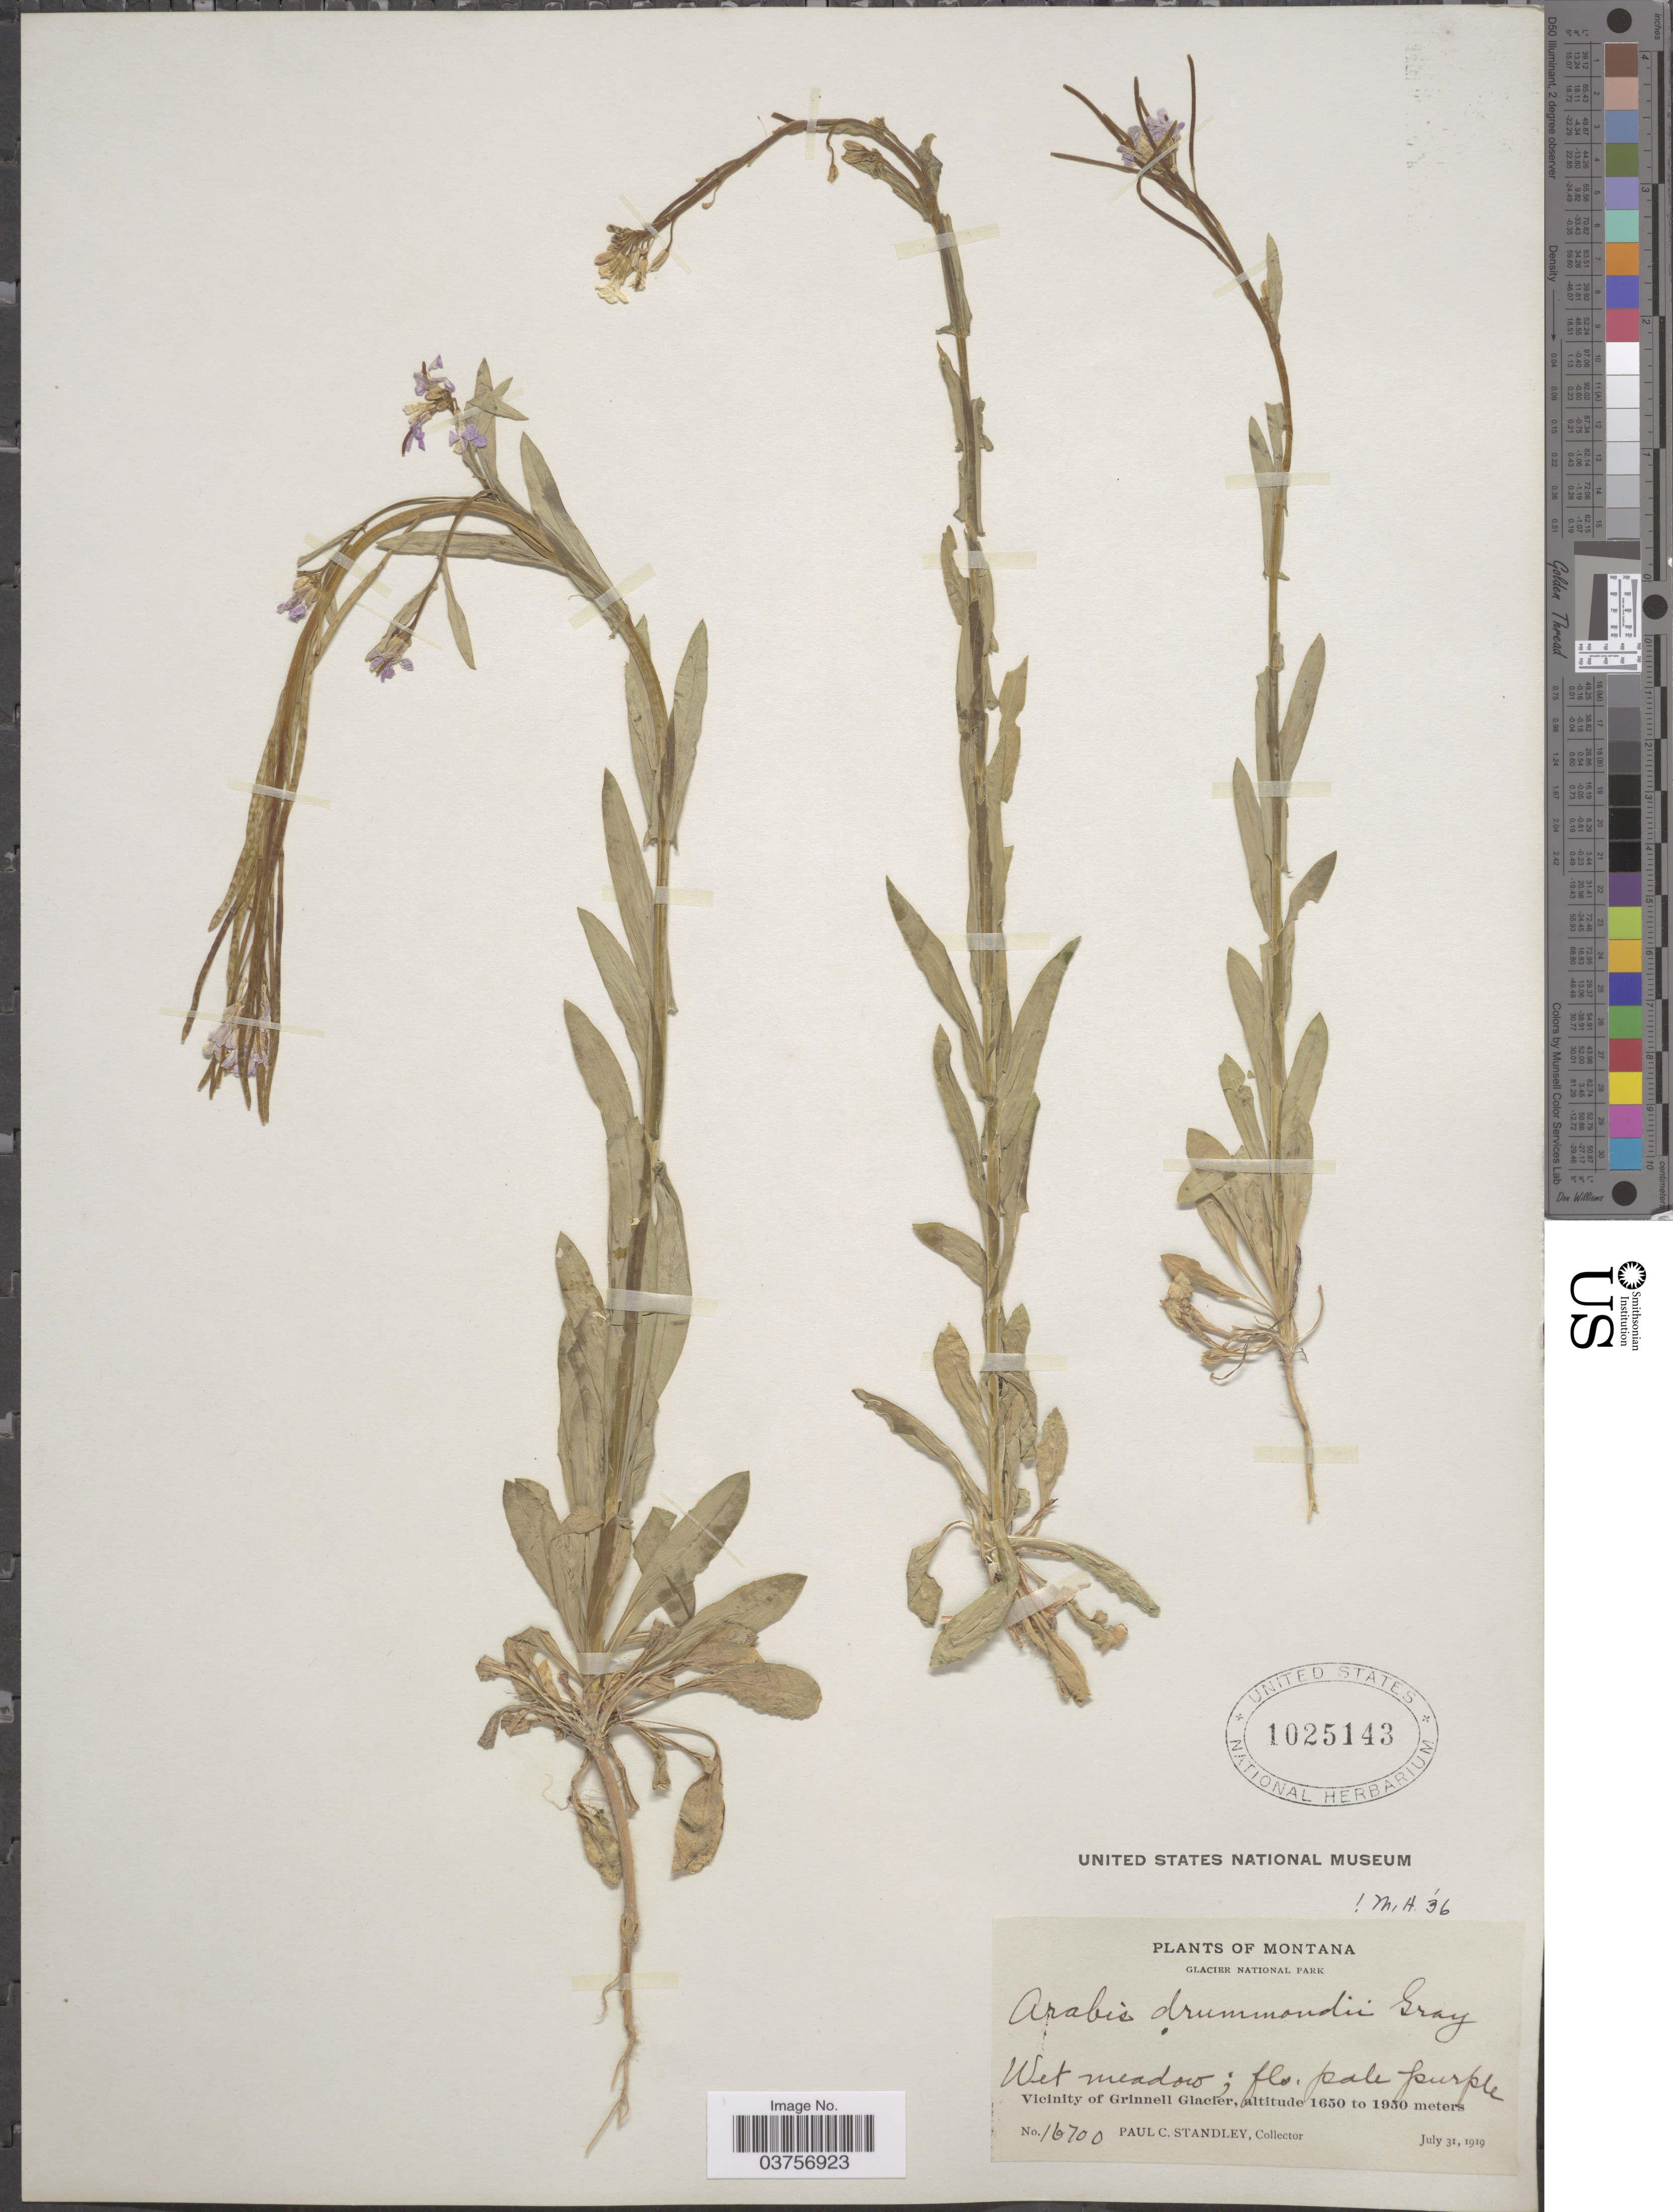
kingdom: Plantae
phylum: Tracheophyta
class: Magnoliopsida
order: Brassicales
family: Brassicaceae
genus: Arabis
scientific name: Arabis drummondii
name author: A. Gray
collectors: P. C. Standley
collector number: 16700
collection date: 1919-07-31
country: United States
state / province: Montana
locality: Glacier National Park. Wet meadow. Vicinity of Grinnell Glacier.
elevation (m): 1650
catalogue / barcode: US 1025143